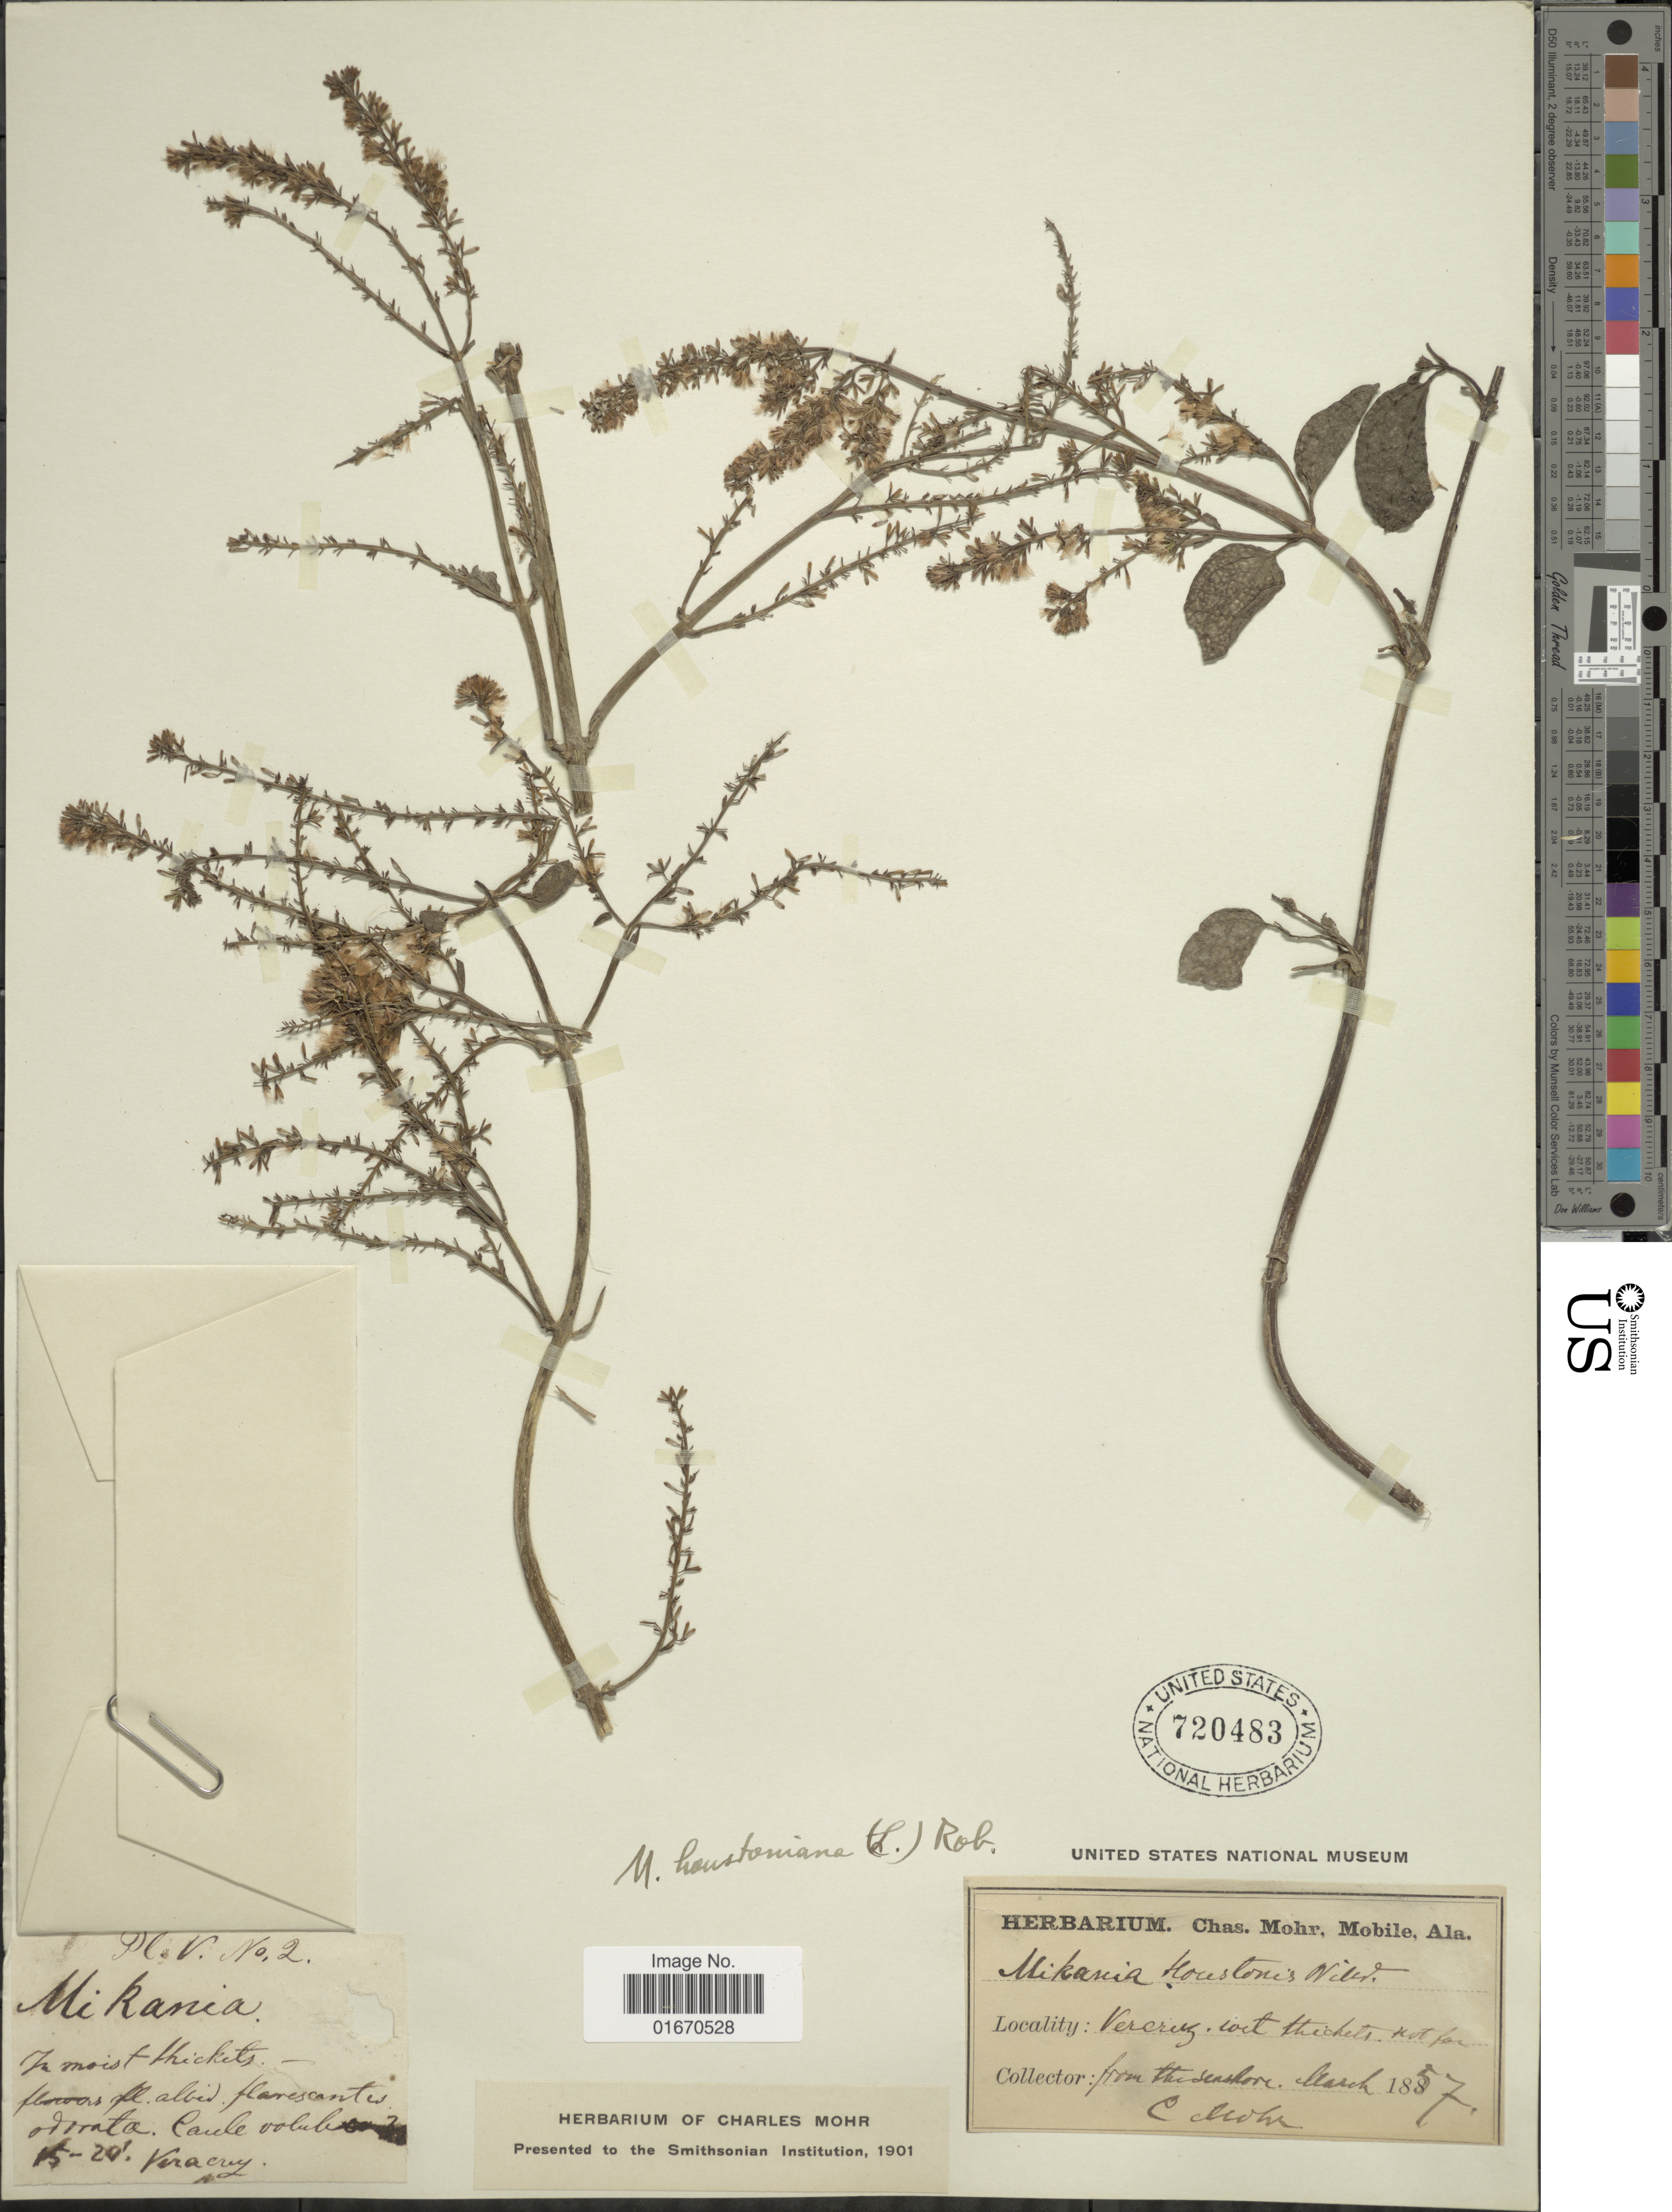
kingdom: Plantae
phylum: Tracheophyta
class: Magnoliopsida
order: Asterales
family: Asteraceae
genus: Mikania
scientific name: Mikania houstoniana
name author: (L.) B.L. Rob.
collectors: C. T. Mohr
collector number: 2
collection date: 1857-03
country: Mexico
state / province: Veracruz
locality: Veracruz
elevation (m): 5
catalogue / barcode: US 720483